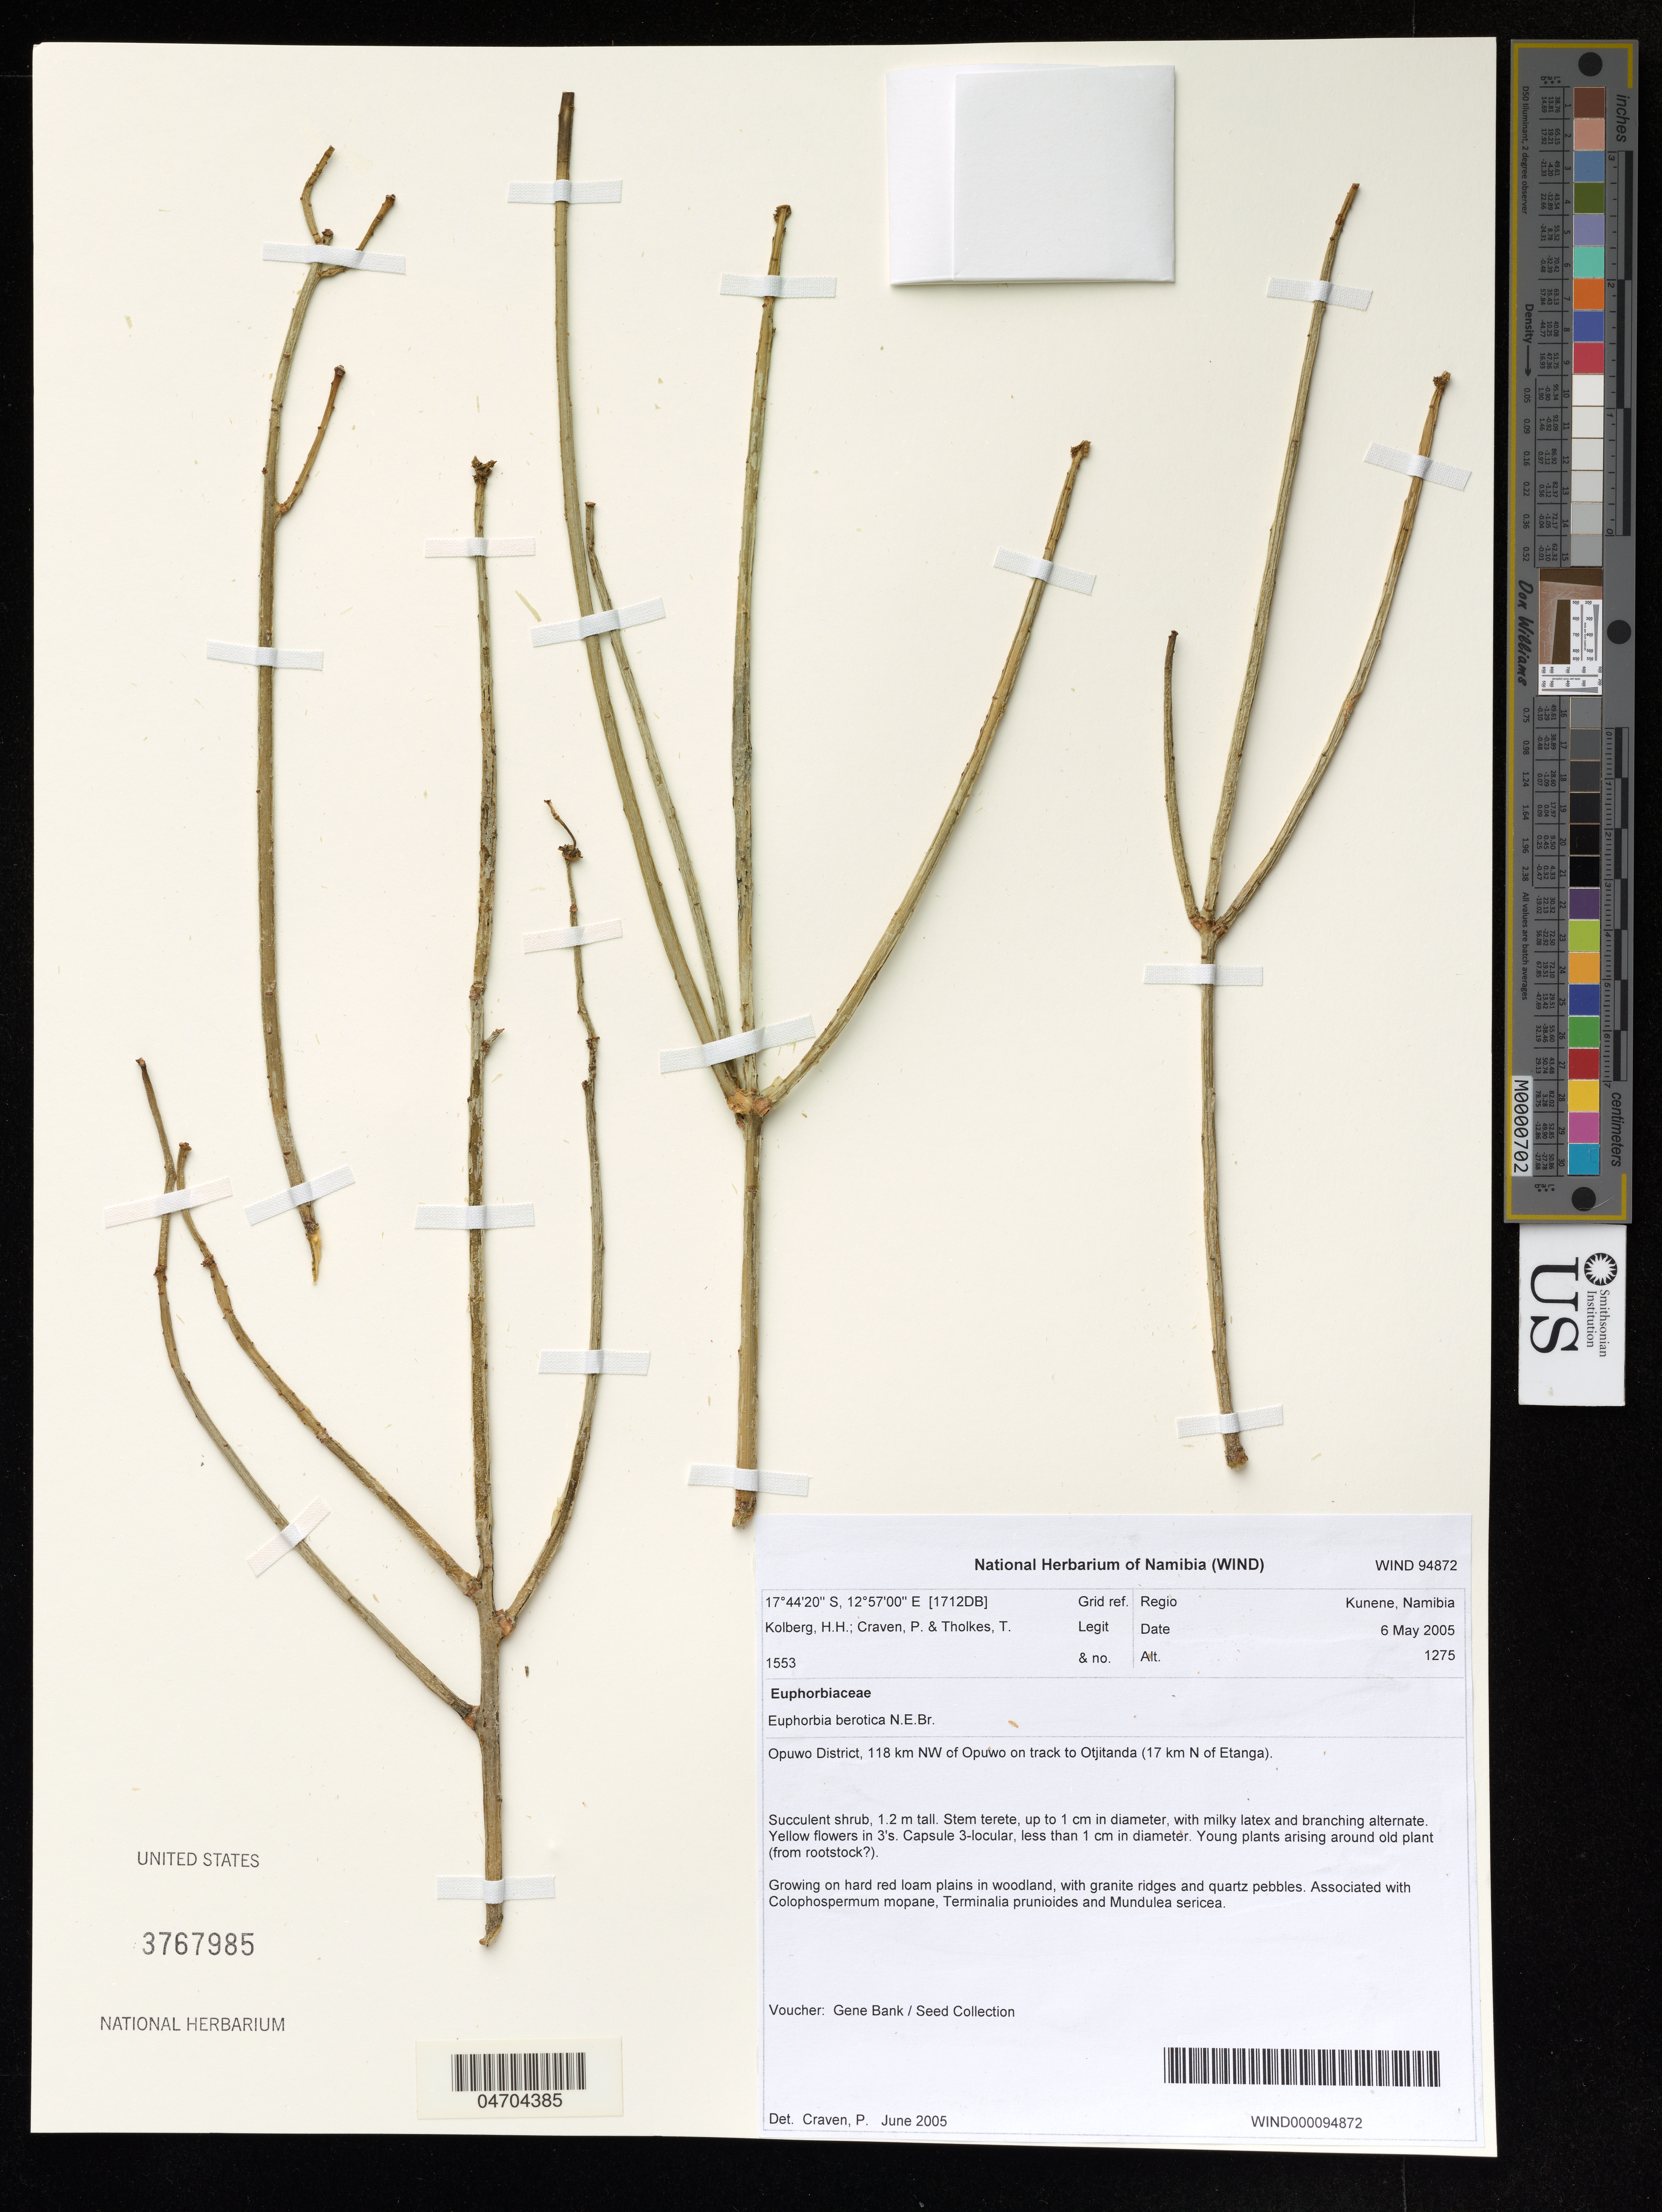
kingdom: Plantae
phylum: Tracheophyta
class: Magnoliopsida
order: Malpighiales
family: Euphorbiaceae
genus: Euphorbia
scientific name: Euphorbia berotica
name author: N.E. Br.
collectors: H. H. Kolberg, P. Craven & T. Tholkes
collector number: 1553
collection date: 2005-05-06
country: Namibia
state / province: Kunene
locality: [1712DB] Grid ref. Opuwo District, 118 km NW of Opuwo on track to Otjitanda (17 km N of Etanga).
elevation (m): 1275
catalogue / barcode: US 3767985